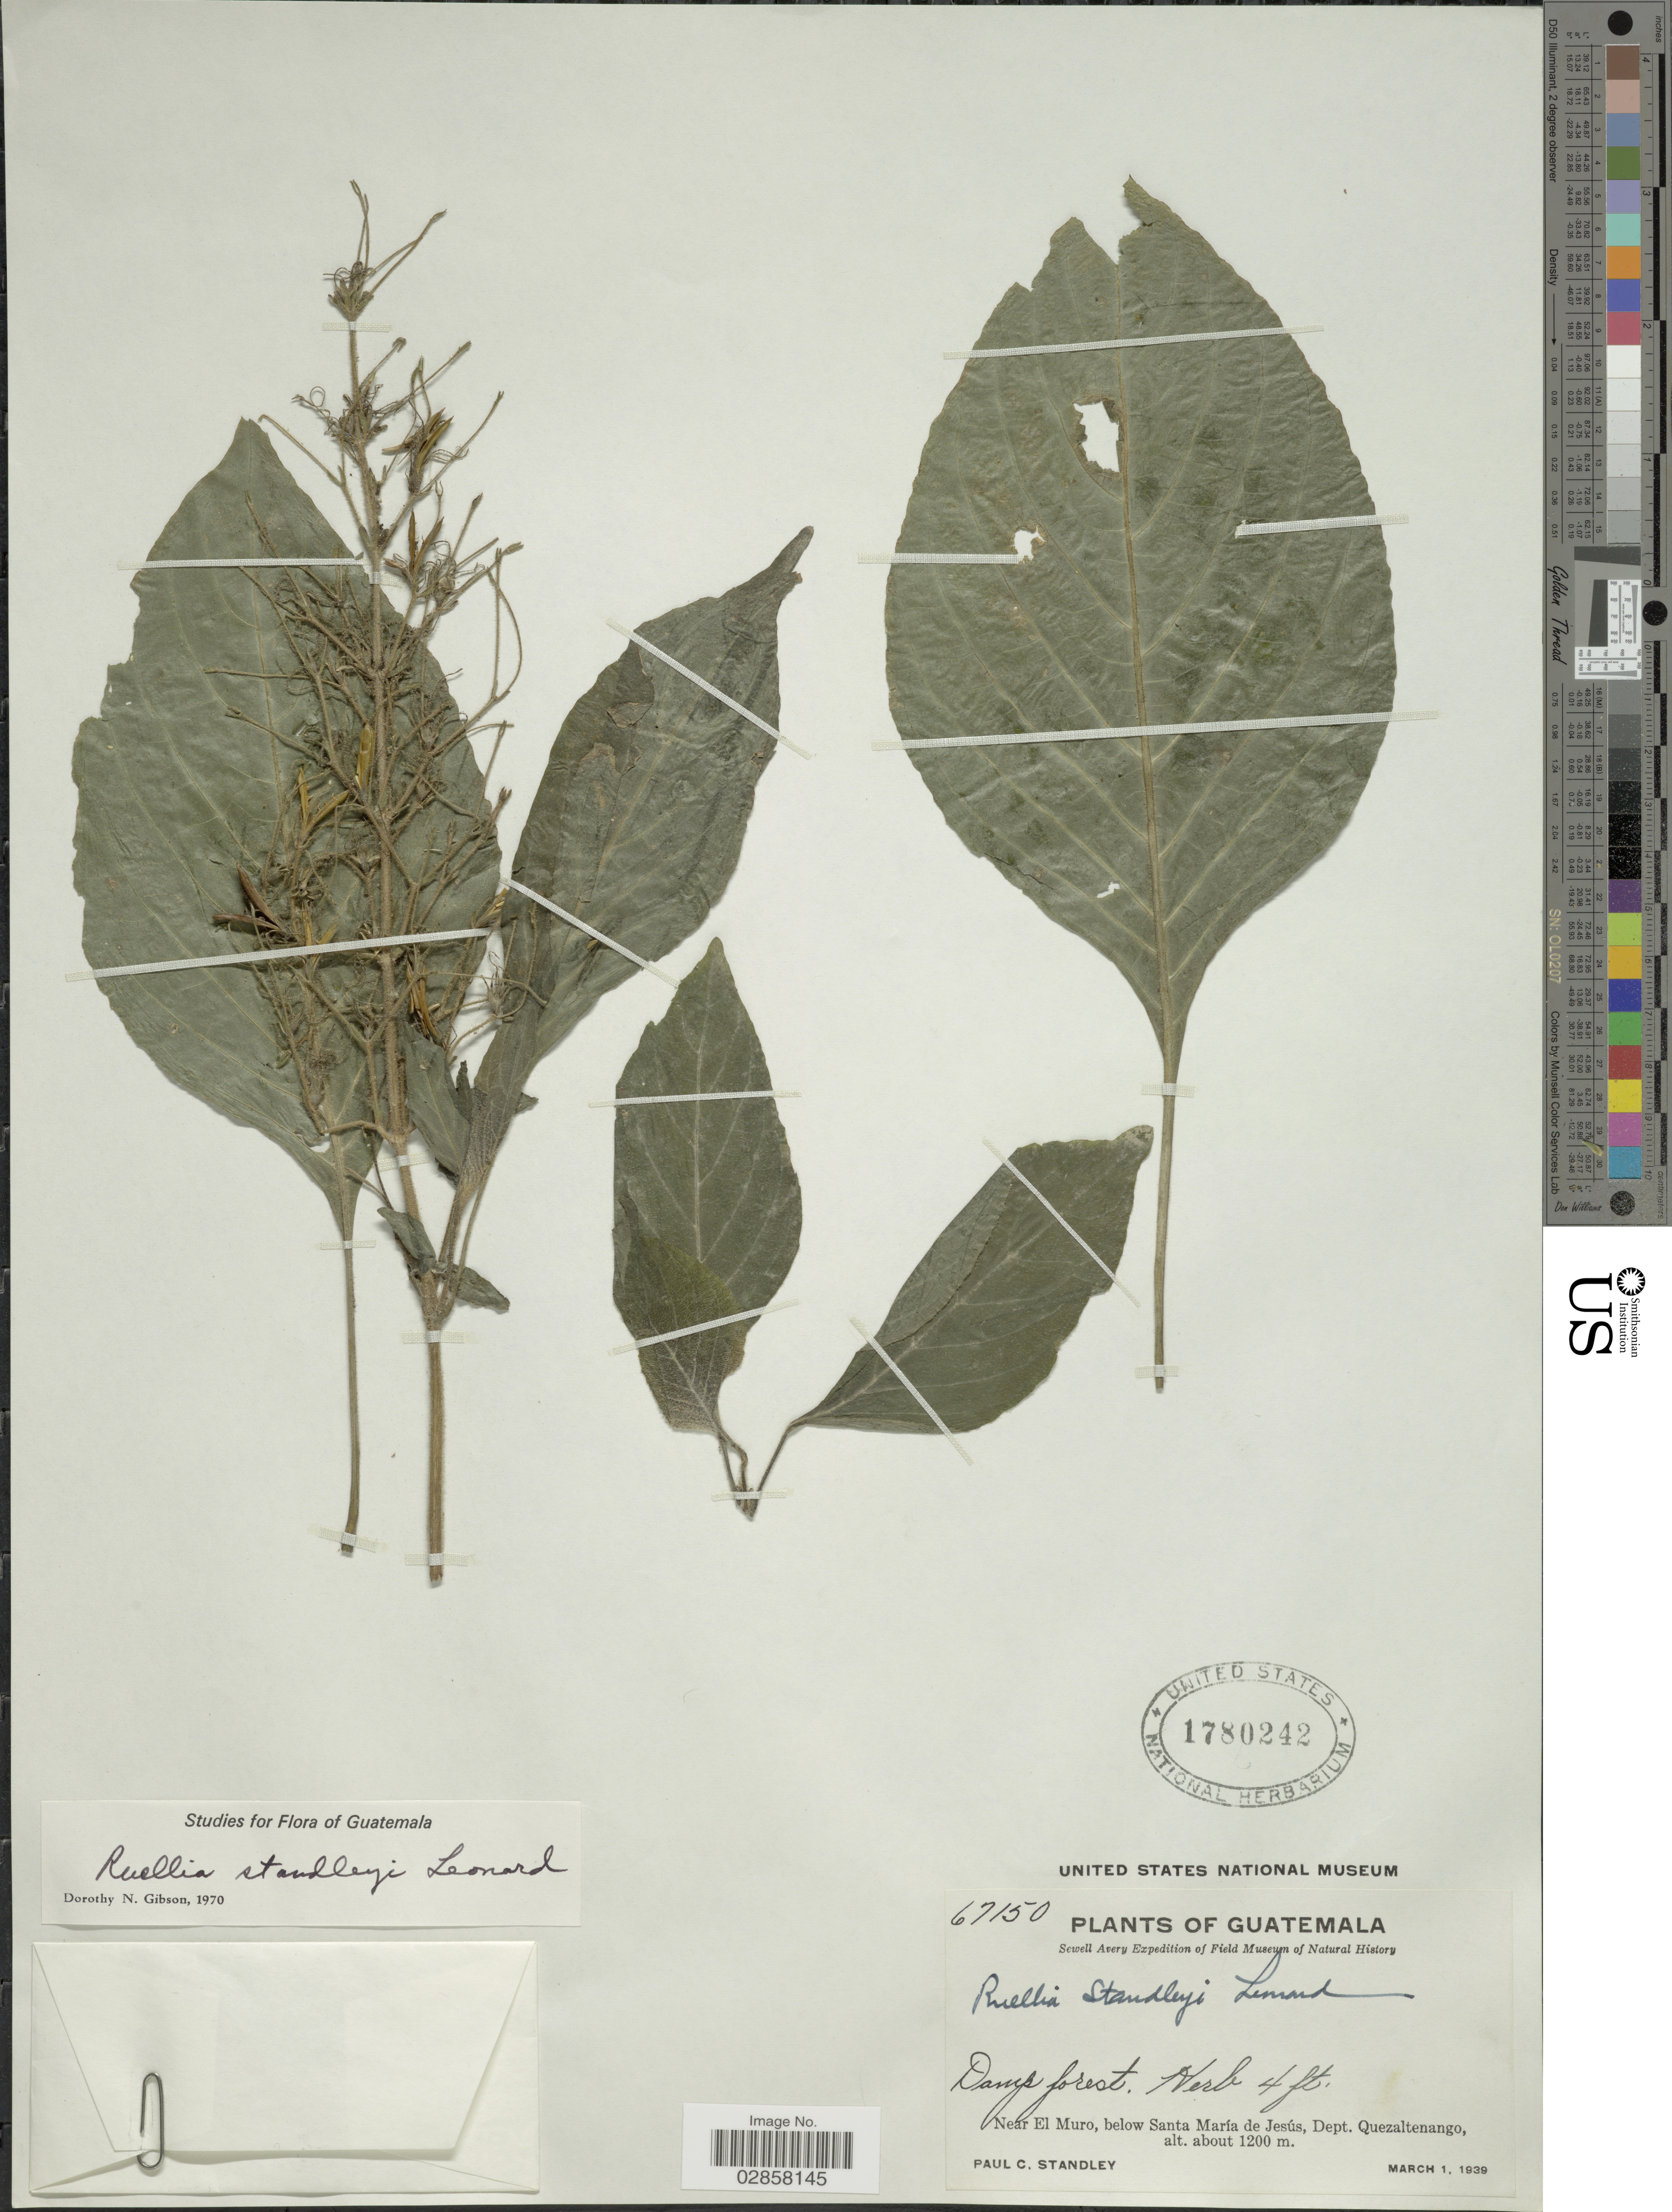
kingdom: Plantae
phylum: Tracheophyta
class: Magnoliopsida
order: Lamiales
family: Acanthaceae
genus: Ruellia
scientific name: Ruellia standleyi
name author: Leonard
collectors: P. C. Standley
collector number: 67150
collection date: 1939-03-01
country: Guatemala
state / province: Quetzaltenango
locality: Near El Muro, below Santa María de Jesús, Dept. Quezaltenango.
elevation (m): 1200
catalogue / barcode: US 1780242